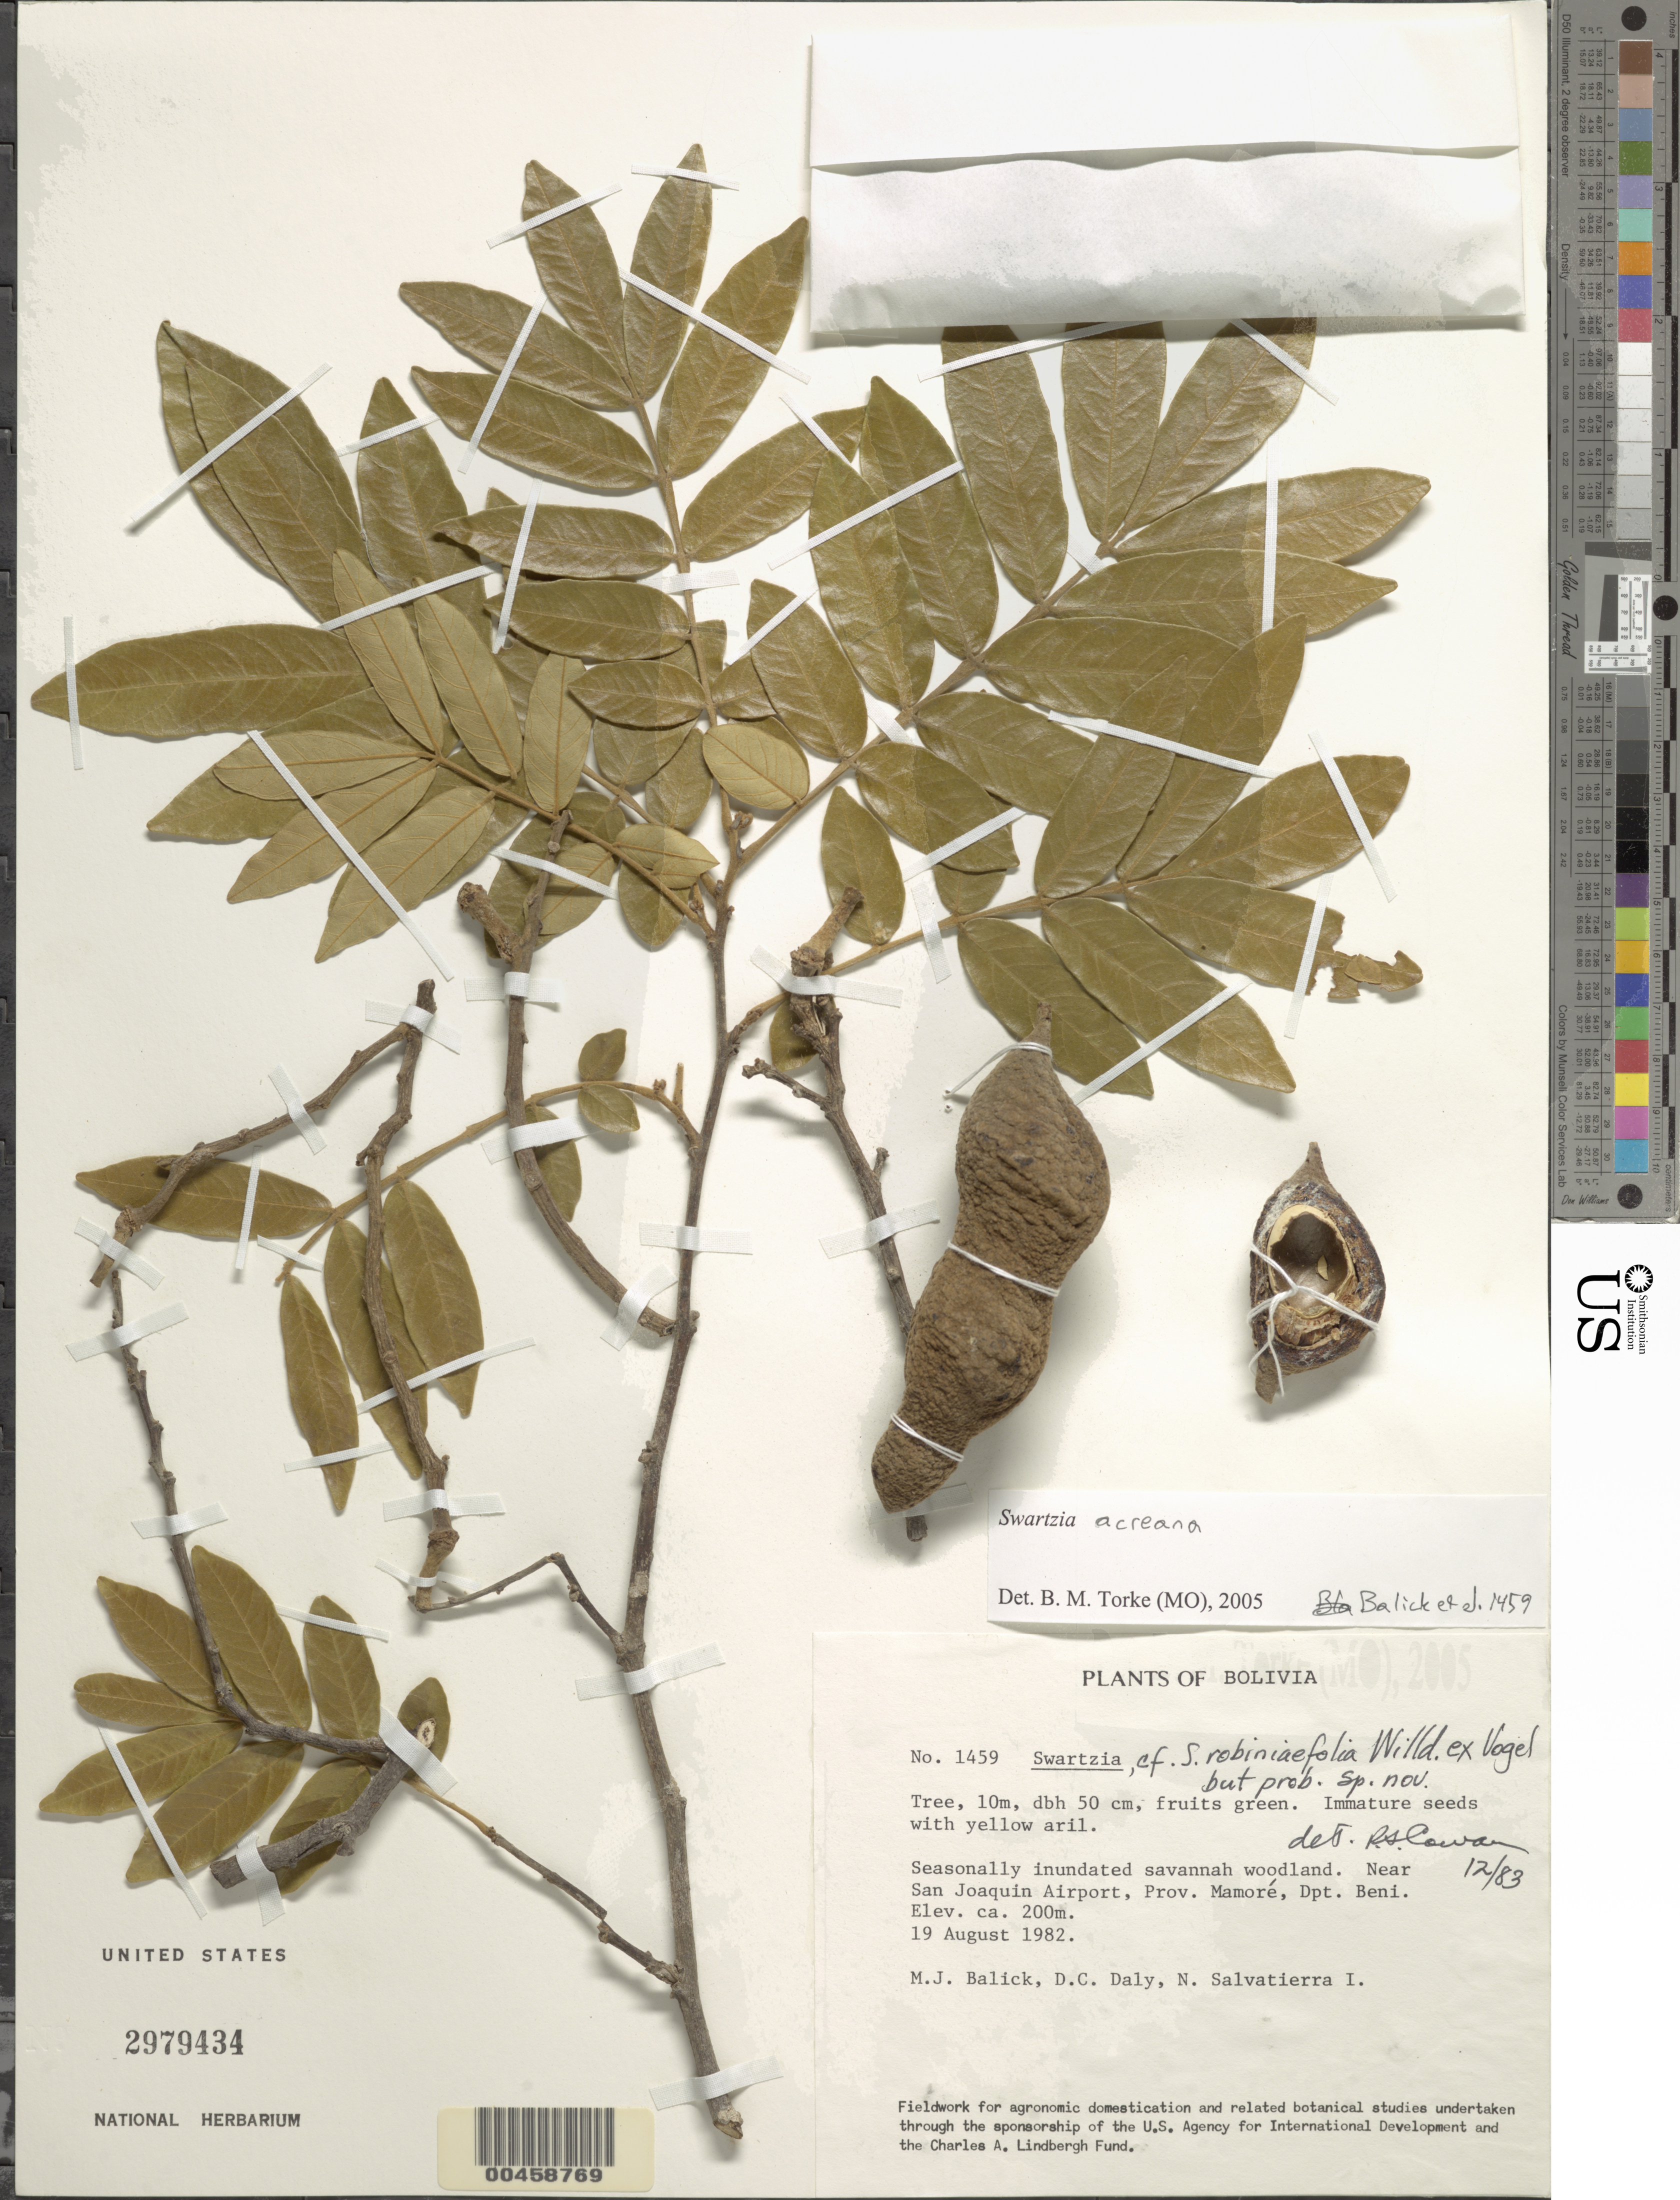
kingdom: Plantae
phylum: Tracheophyta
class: Magnoliopsida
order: Fabales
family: Fabaceae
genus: Swartzia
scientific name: Swartzia acuminata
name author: Willd. ex Vogel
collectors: M. J. Balick, D. C. Daly & N. Salvatierra I.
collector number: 1459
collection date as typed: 19 Aug 1982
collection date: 1982-08-19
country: Bolivia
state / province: Beni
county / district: Mamoré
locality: San Joaquin Airport, near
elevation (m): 200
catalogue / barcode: US 2979434